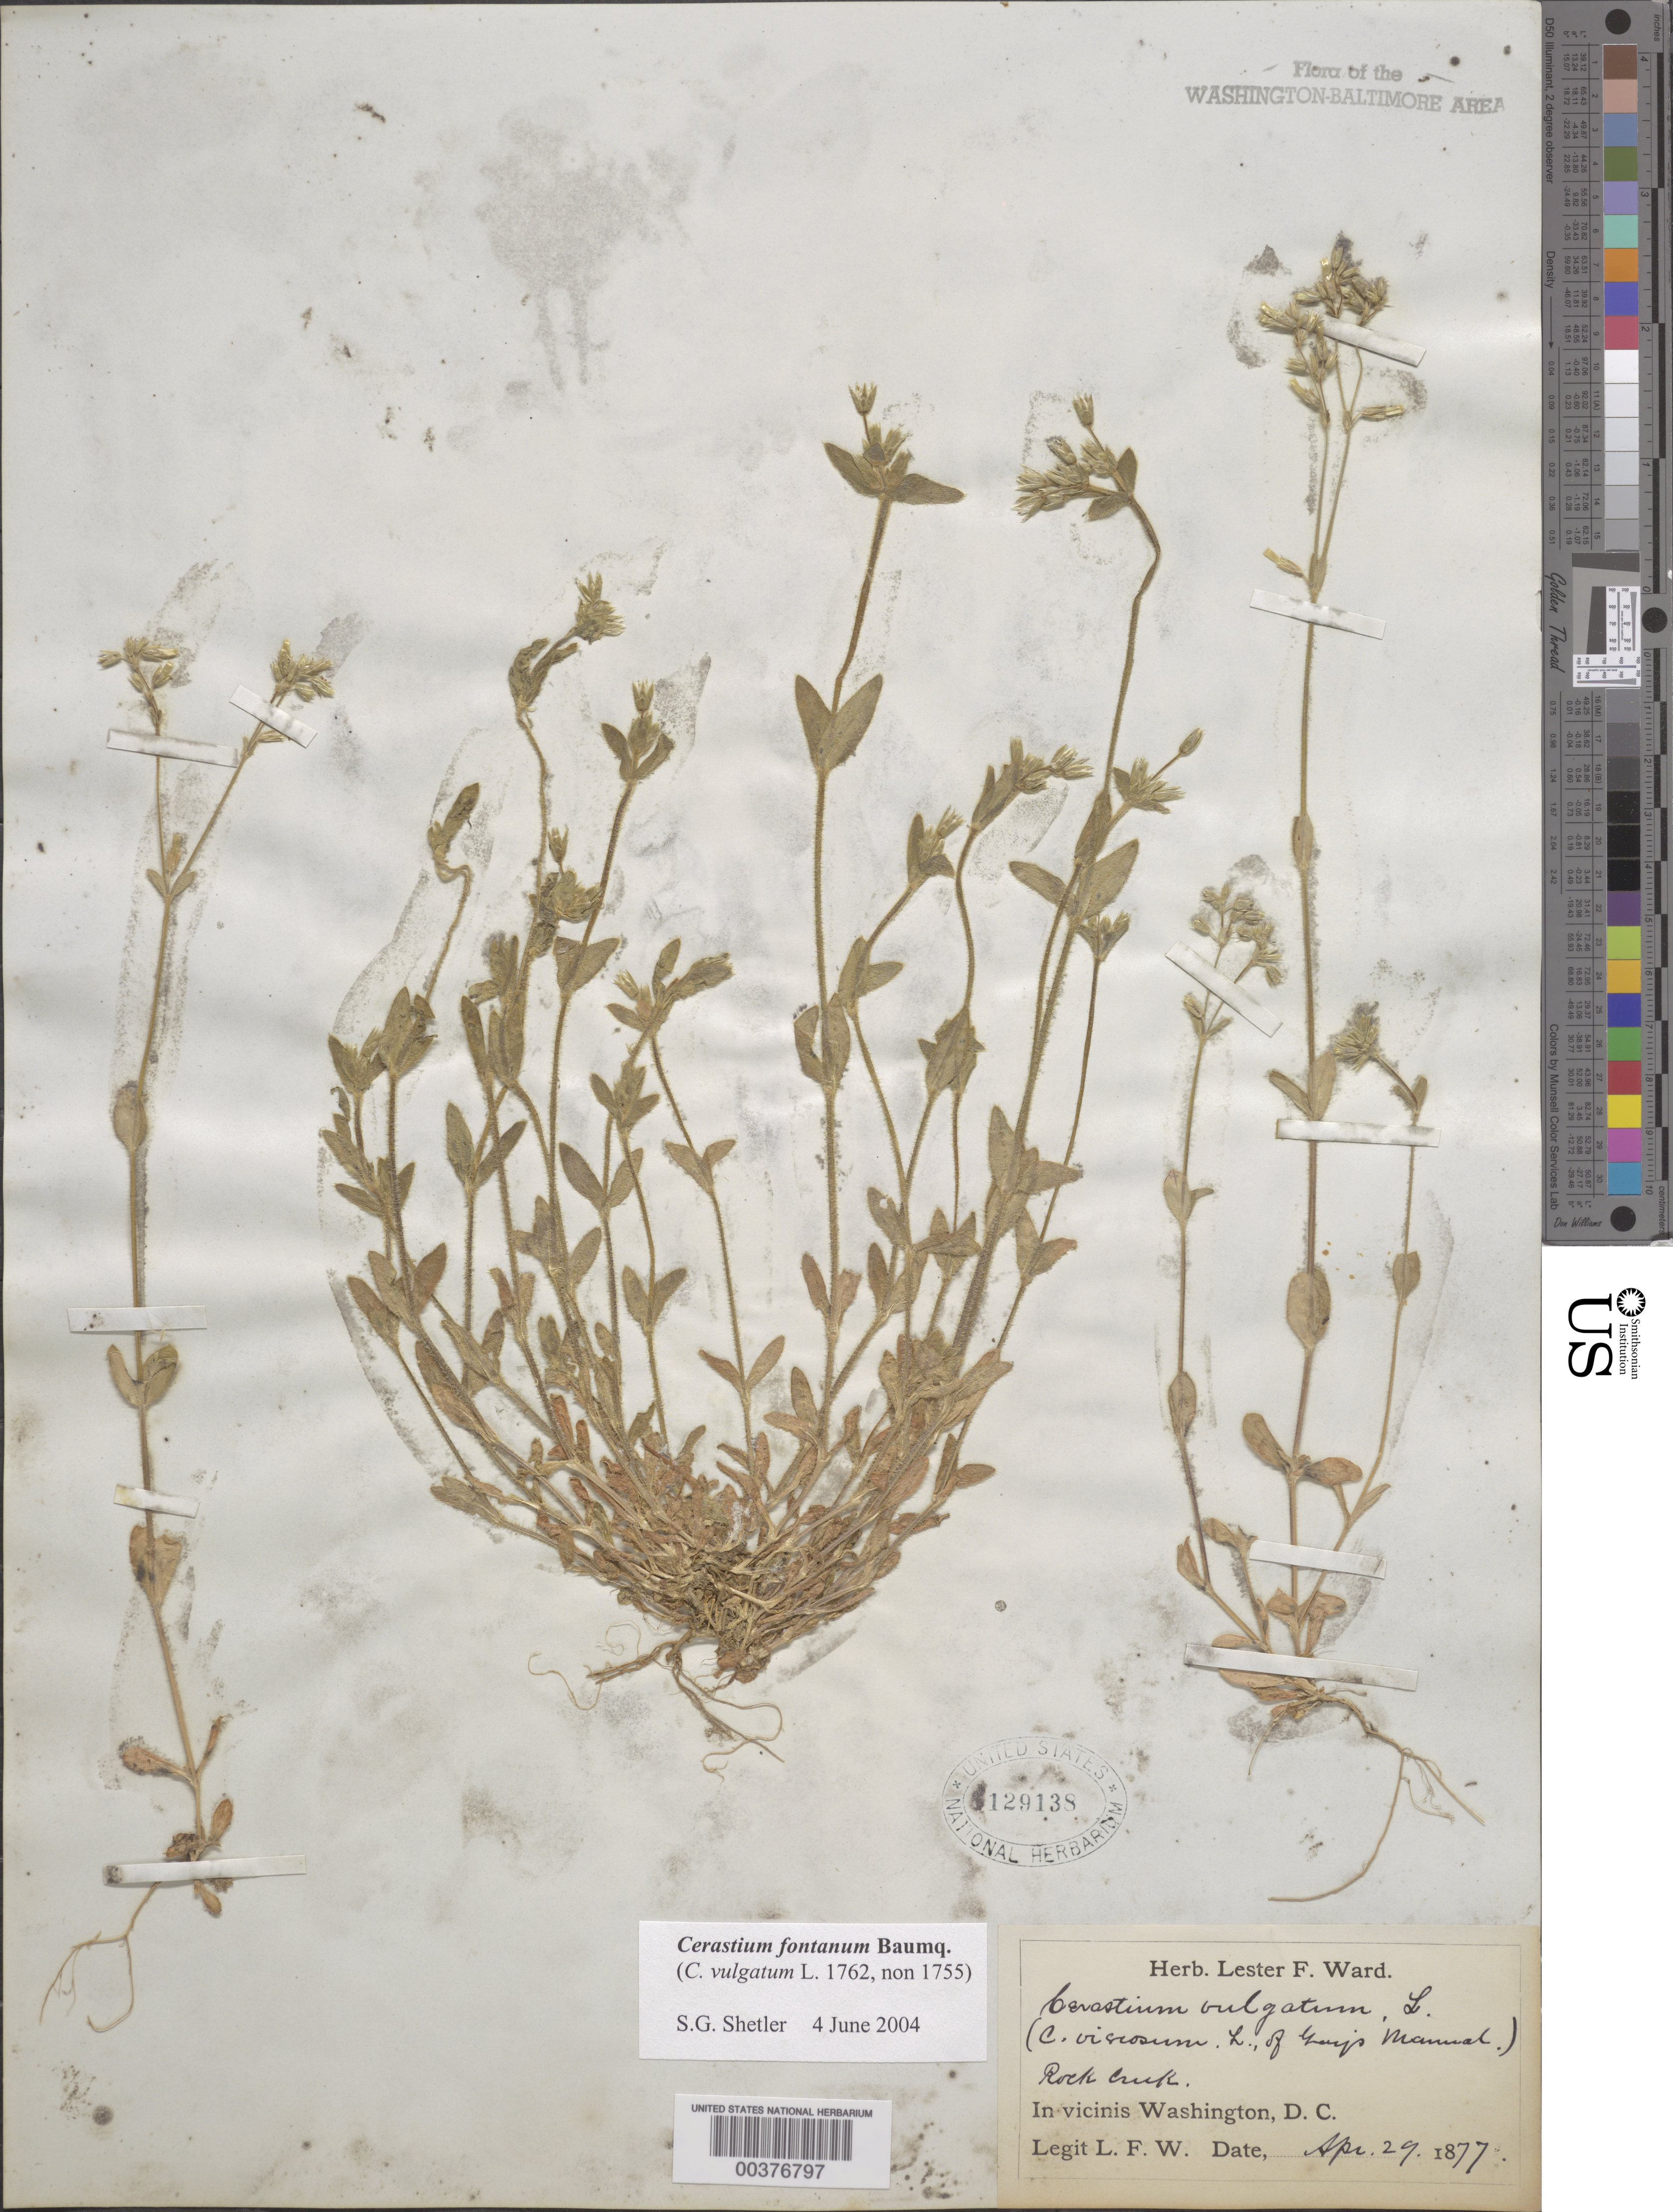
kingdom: Plantae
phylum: Tracheophyta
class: Magnoliopsida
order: Caryophyllales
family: Caryophyllaceae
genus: Cerastium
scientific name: Cerastium fontanum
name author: Baumg.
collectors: L. F. Ward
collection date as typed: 29 Apr 1877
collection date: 1877-04-29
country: United States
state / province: District of Columbia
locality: Rock Creek Rock Creek Park & vicinity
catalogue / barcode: US 129138